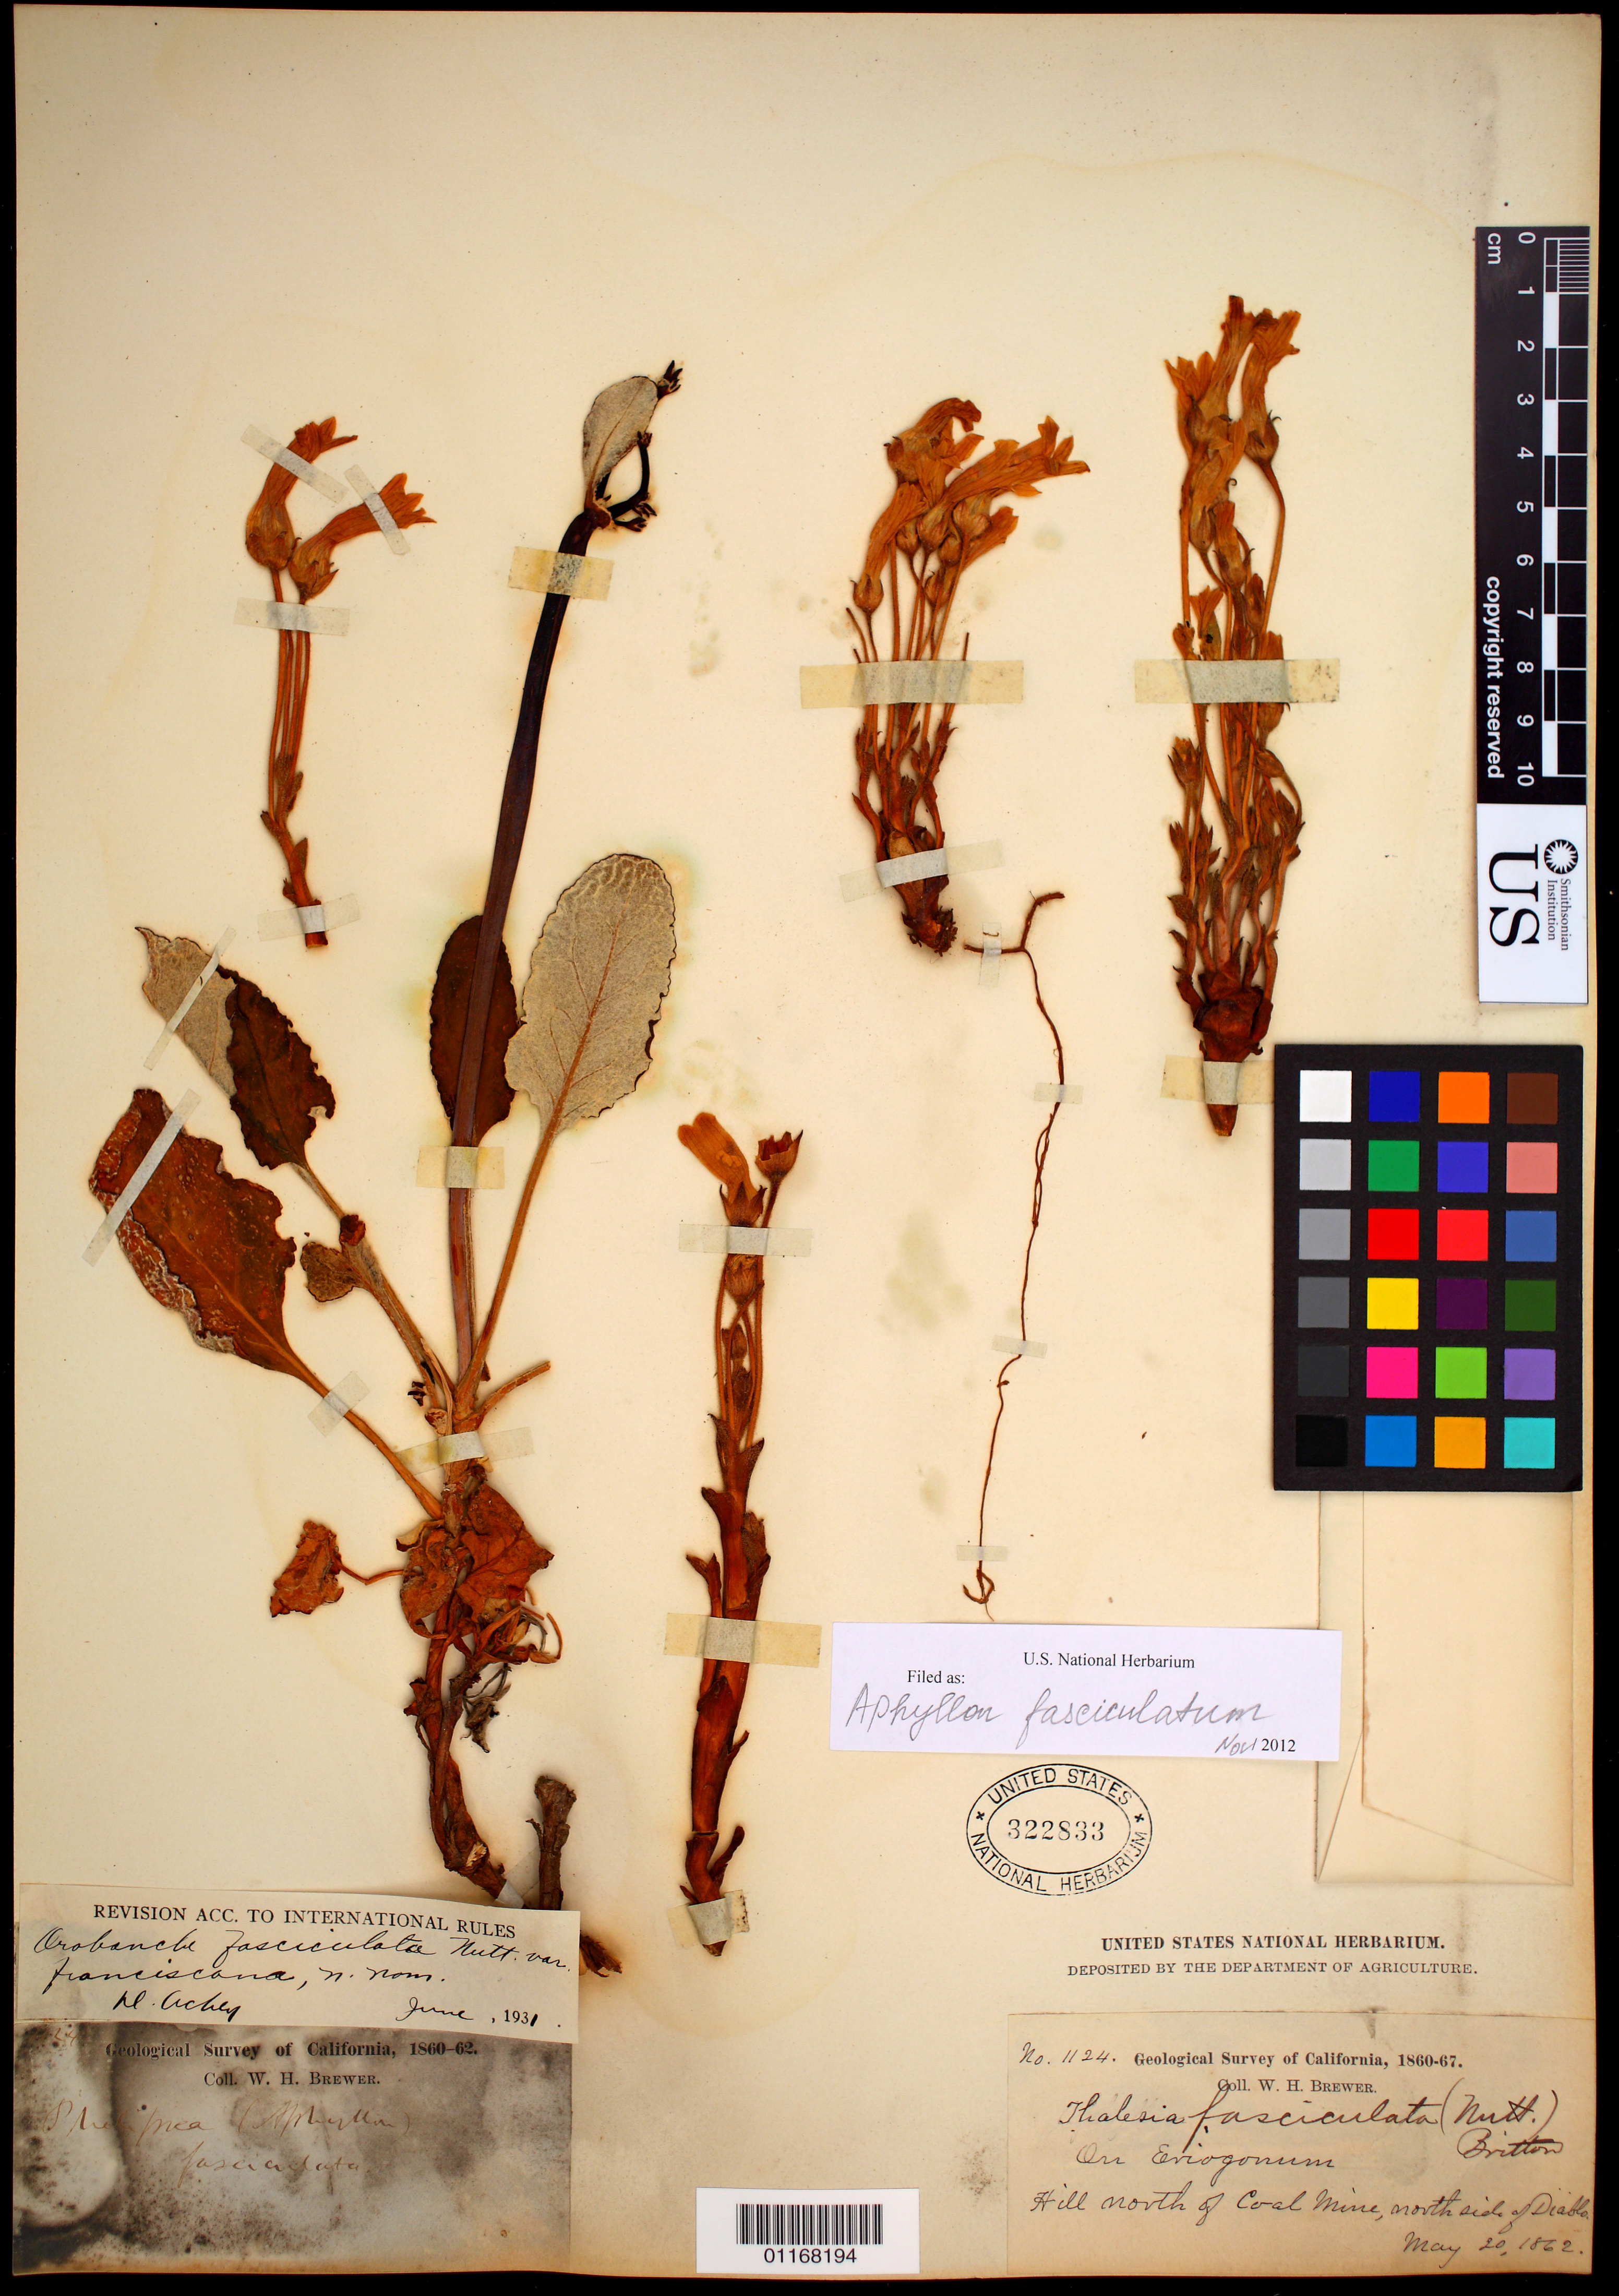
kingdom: Plantae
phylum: Tracheophyta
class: Magnoliopsida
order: Lamiales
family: Orobanchaceae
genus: Aphyllon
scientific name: Aphyllon fasciculatum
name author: (Nutt.) Torr. & A. Gray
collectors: W. H. Brewer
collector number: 1124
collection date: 1862-05-20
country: United States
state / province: California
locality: Hill north of Coal Mine, north side of Diablo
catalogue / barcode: US 322833